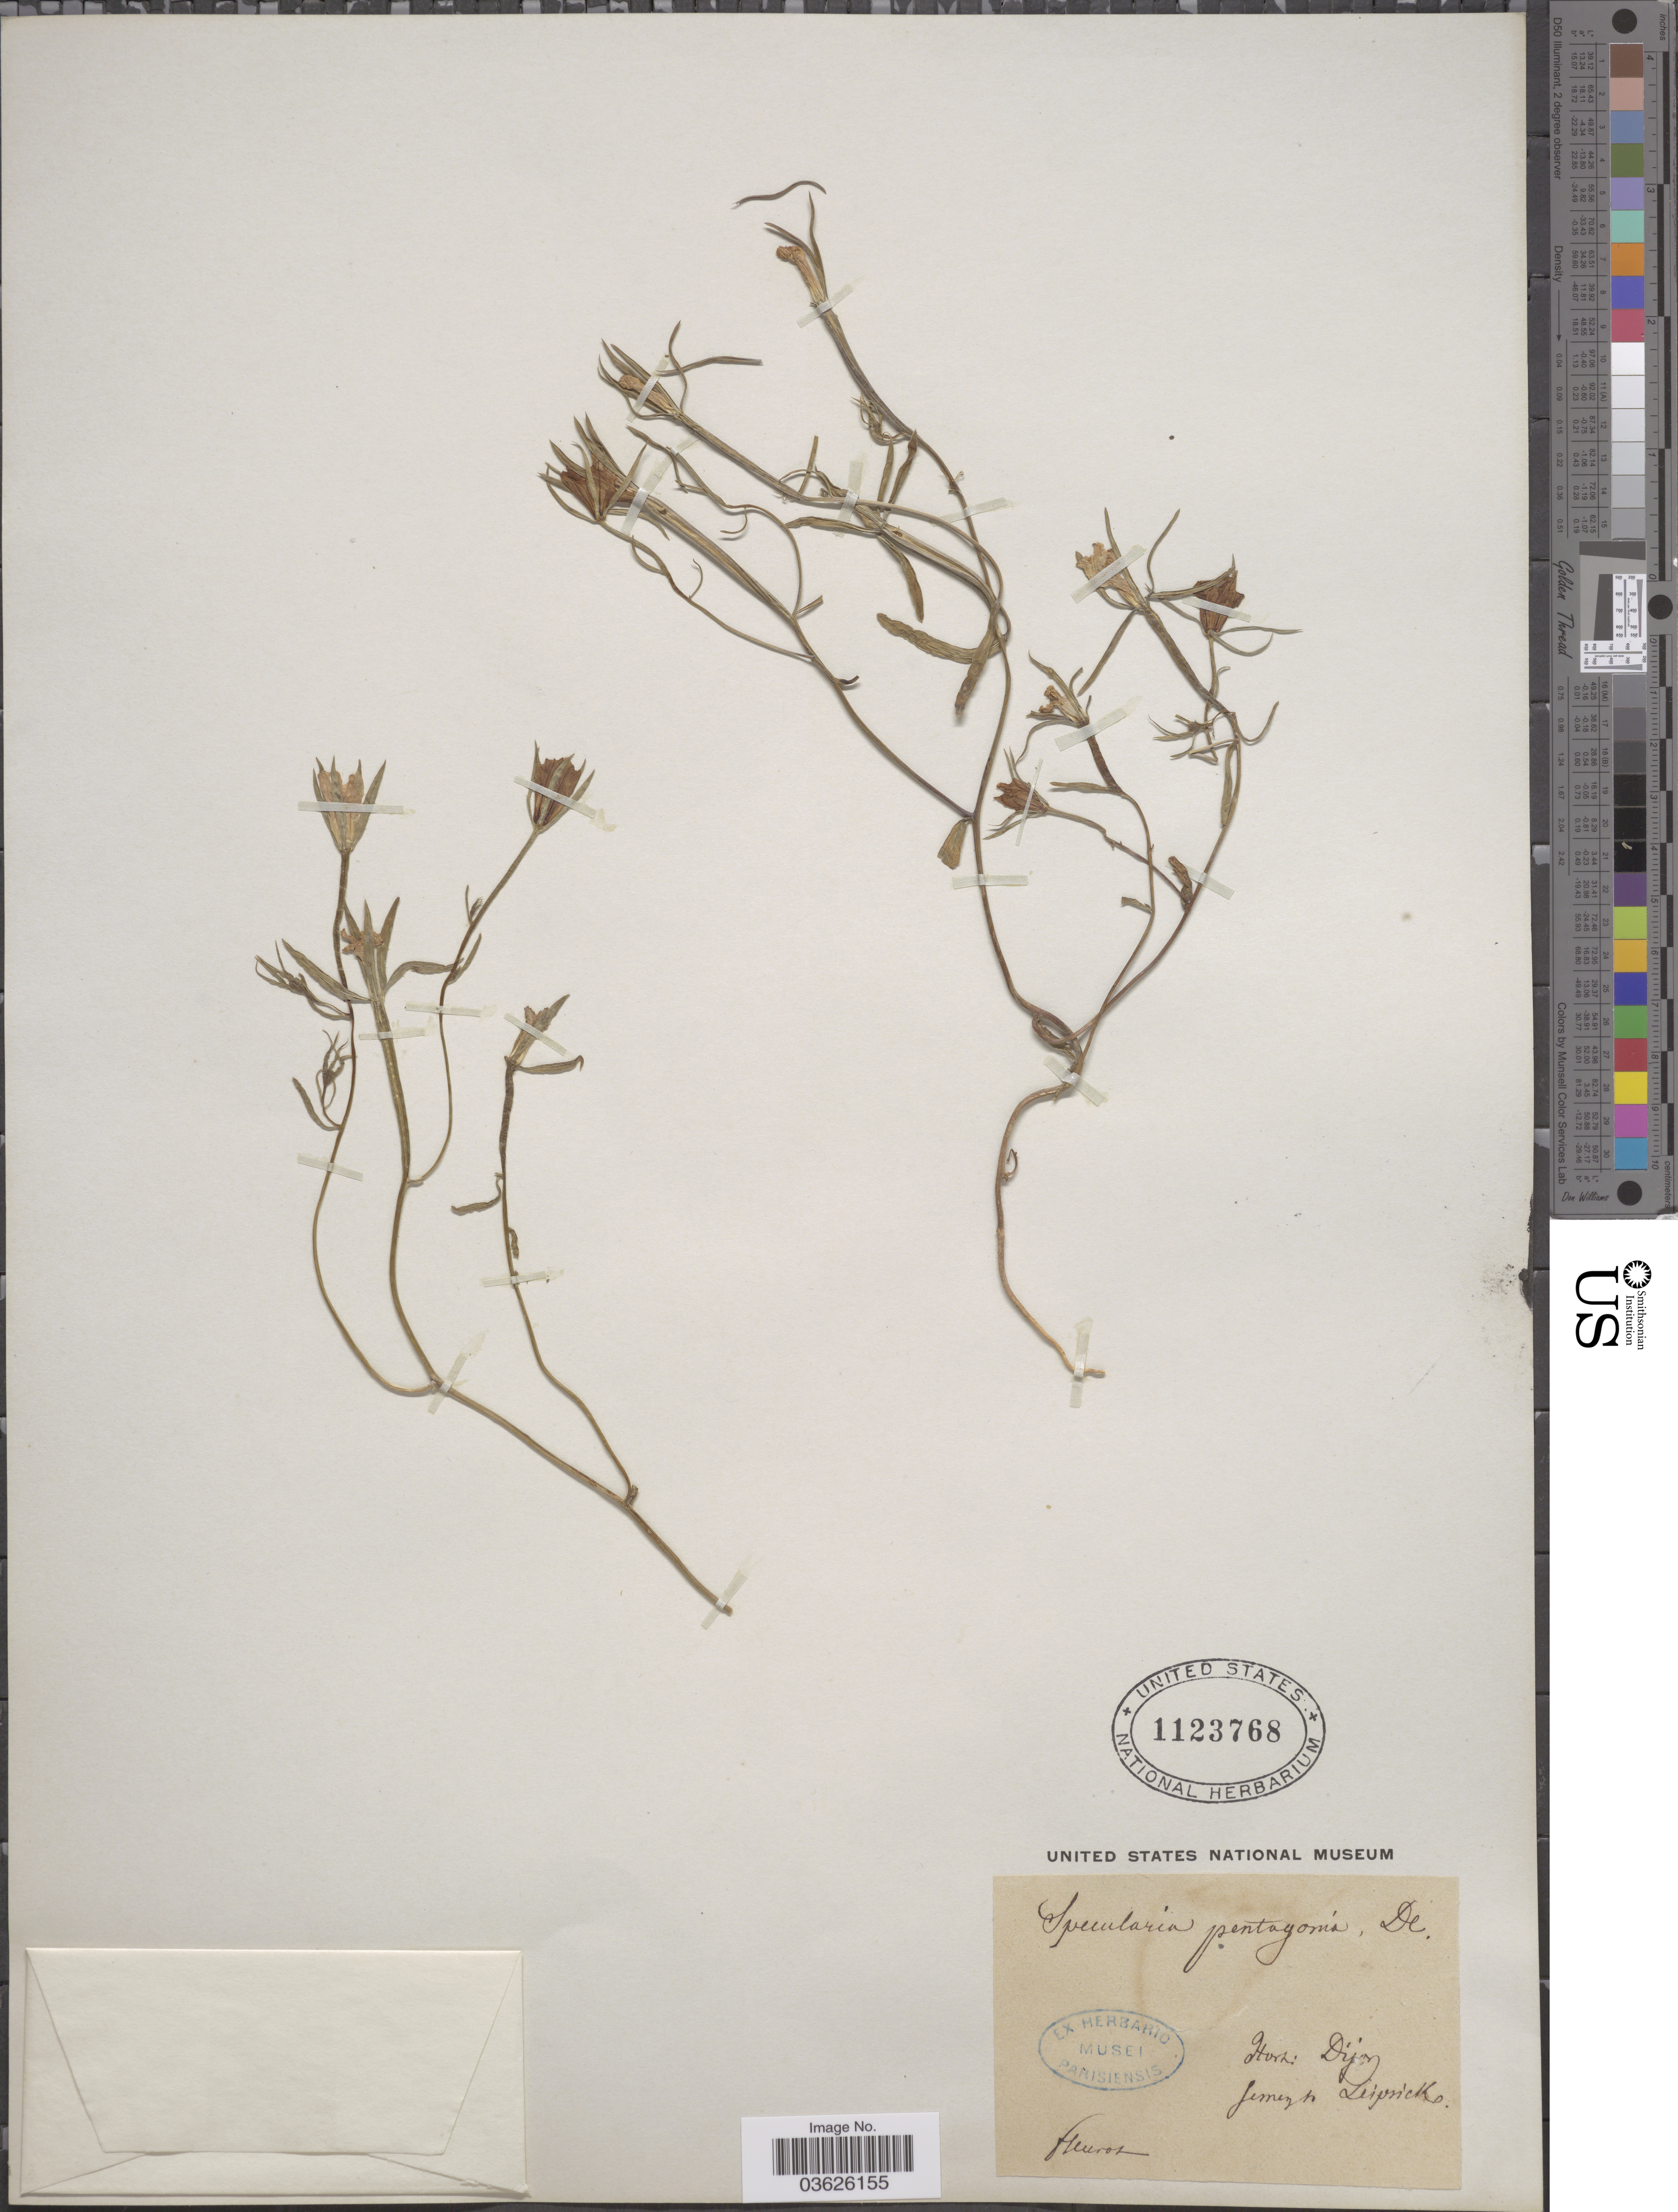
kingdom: Plantae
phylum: Tracheophyta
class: Magnoliopsida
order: Asterales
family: Campanulaceae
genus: Specularia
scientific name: Specularia pentagonia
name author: (L.) A. DC.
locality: Horz: Dijry Semento Leijoricko. [interpreted]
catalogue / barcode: US 1123768